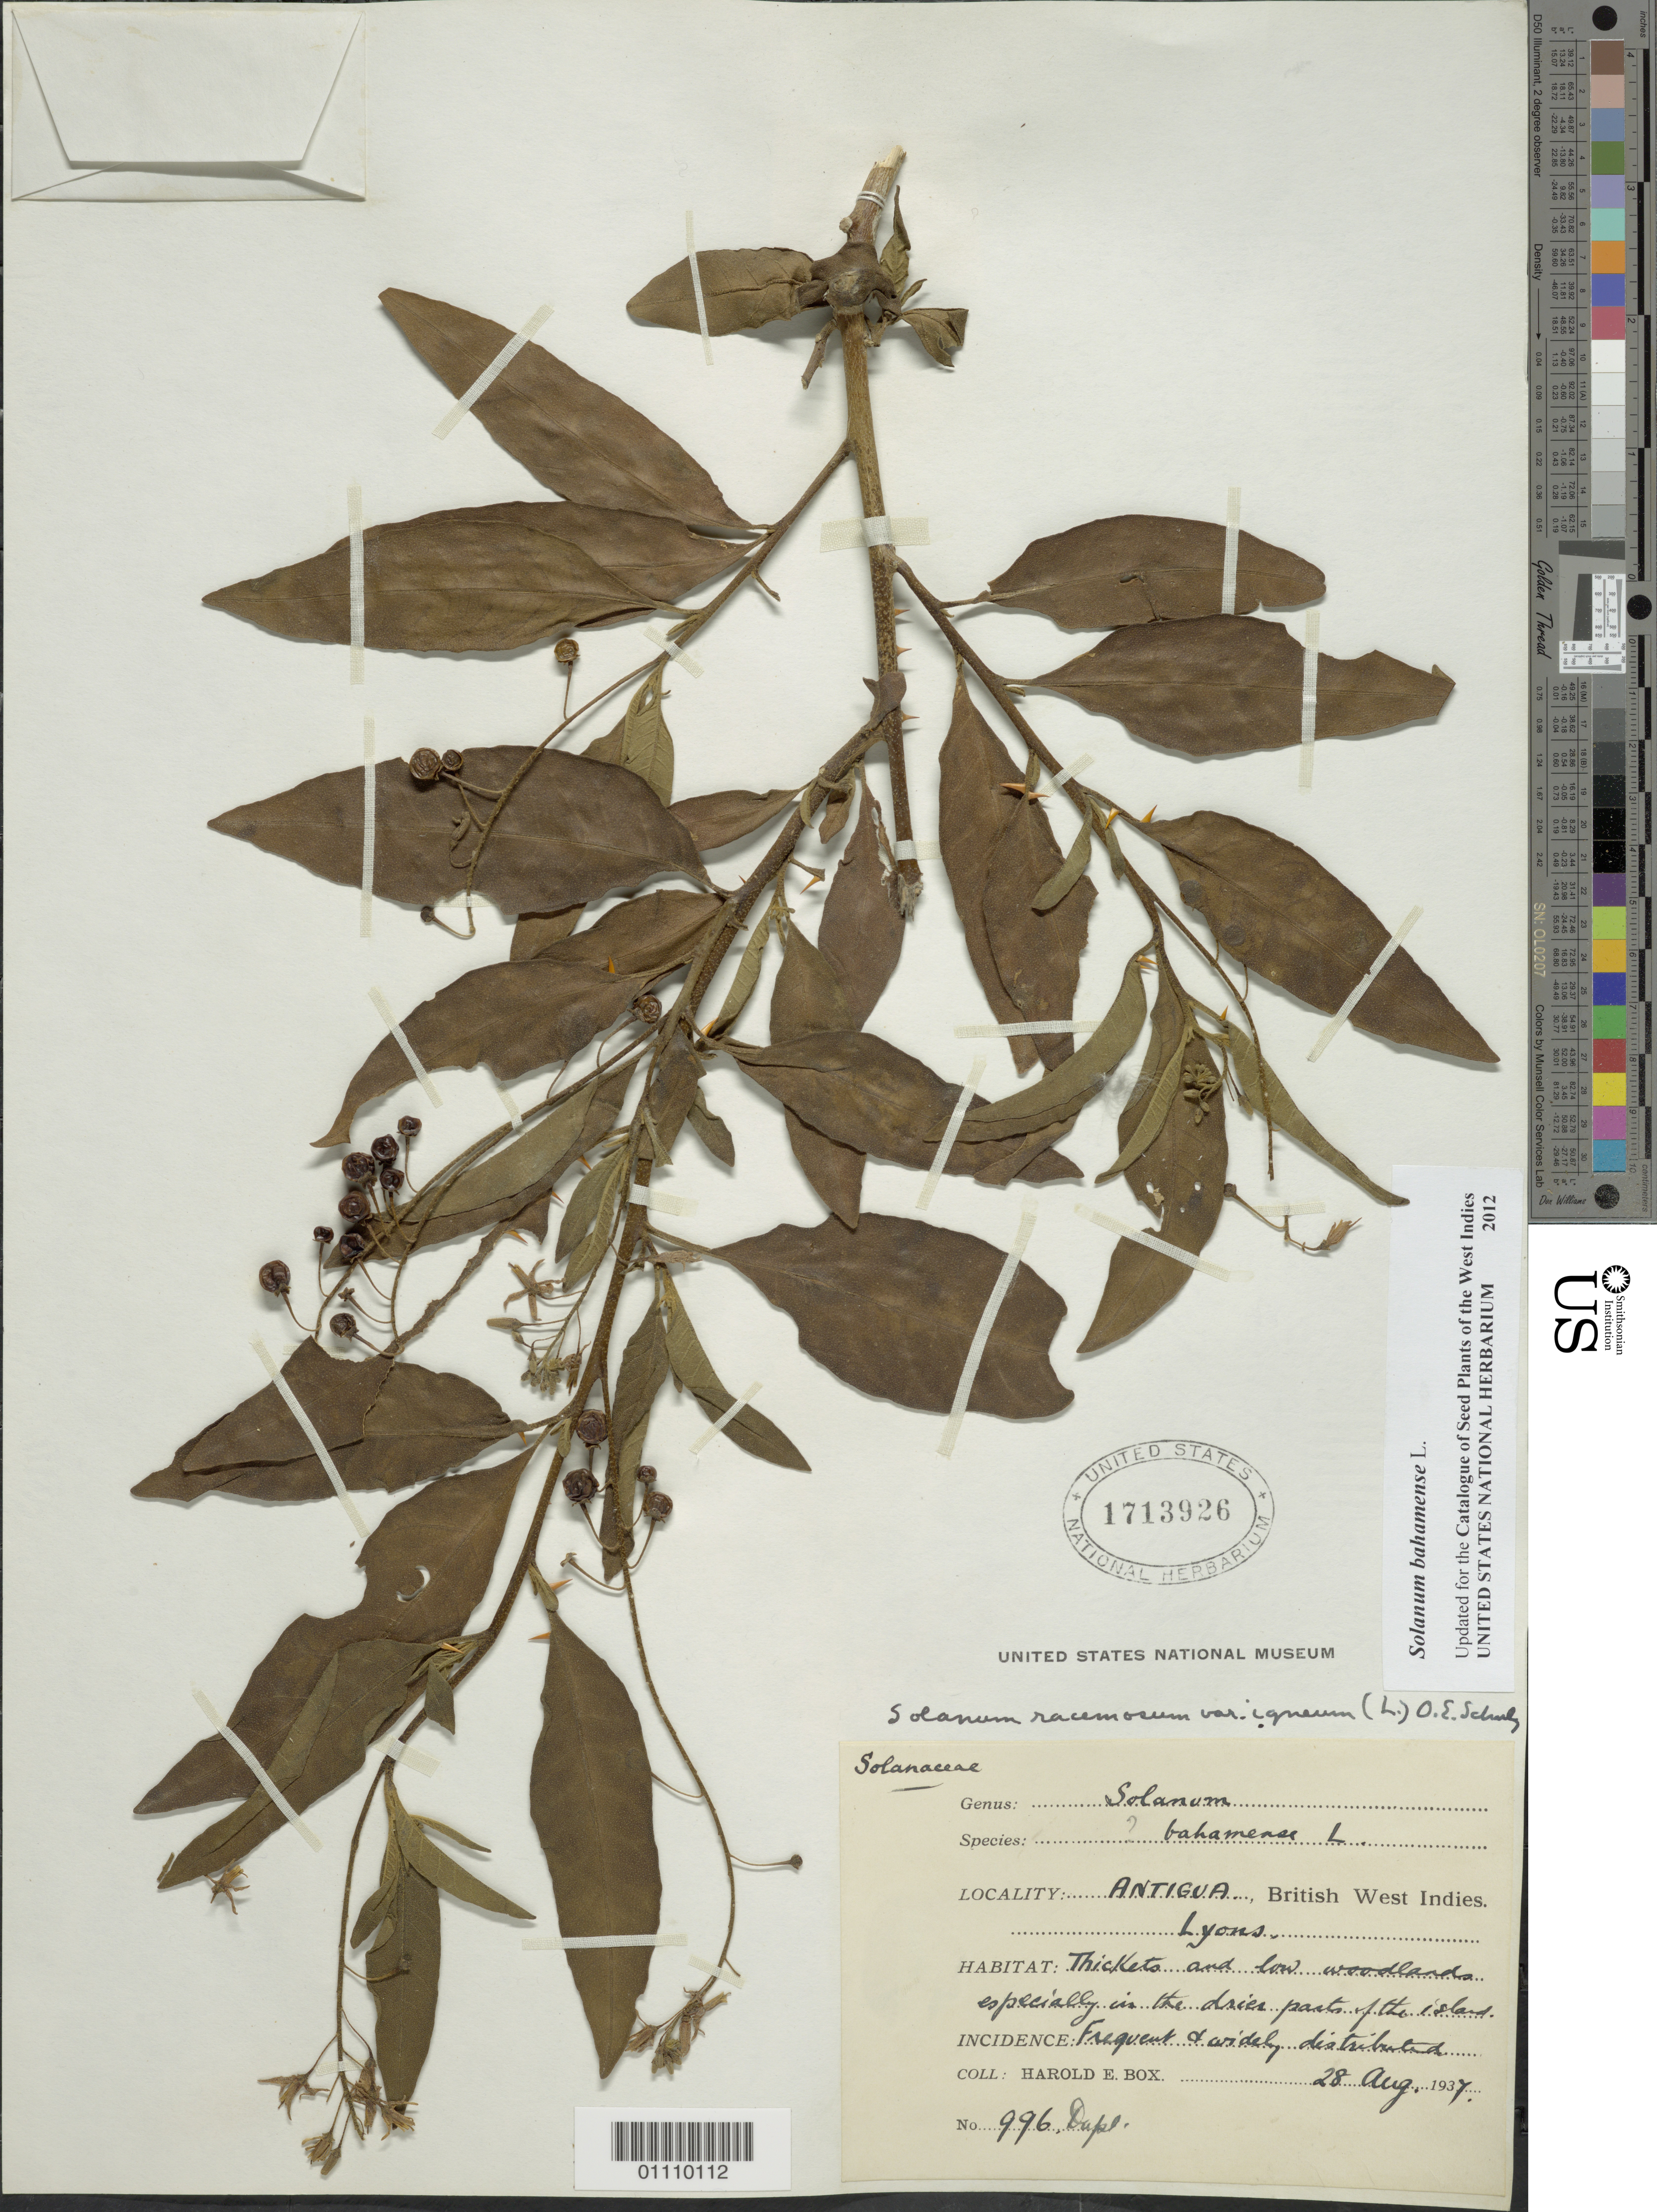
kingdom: Plantae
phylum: Tracheophyta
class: Magnoliopsida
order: Solanales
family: Solanaceae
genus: Solanum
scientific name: Solanum bahamense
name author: L.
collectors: H. E. Box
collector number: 996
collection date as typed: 28 Aug 1937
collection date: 1937-08-28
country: Antigua and Barbuda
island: Antigua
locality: Lyons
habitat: Thickets and low woodlands especially in the drier parts of the island; frequent and widely distributed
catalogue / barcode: US 1713926